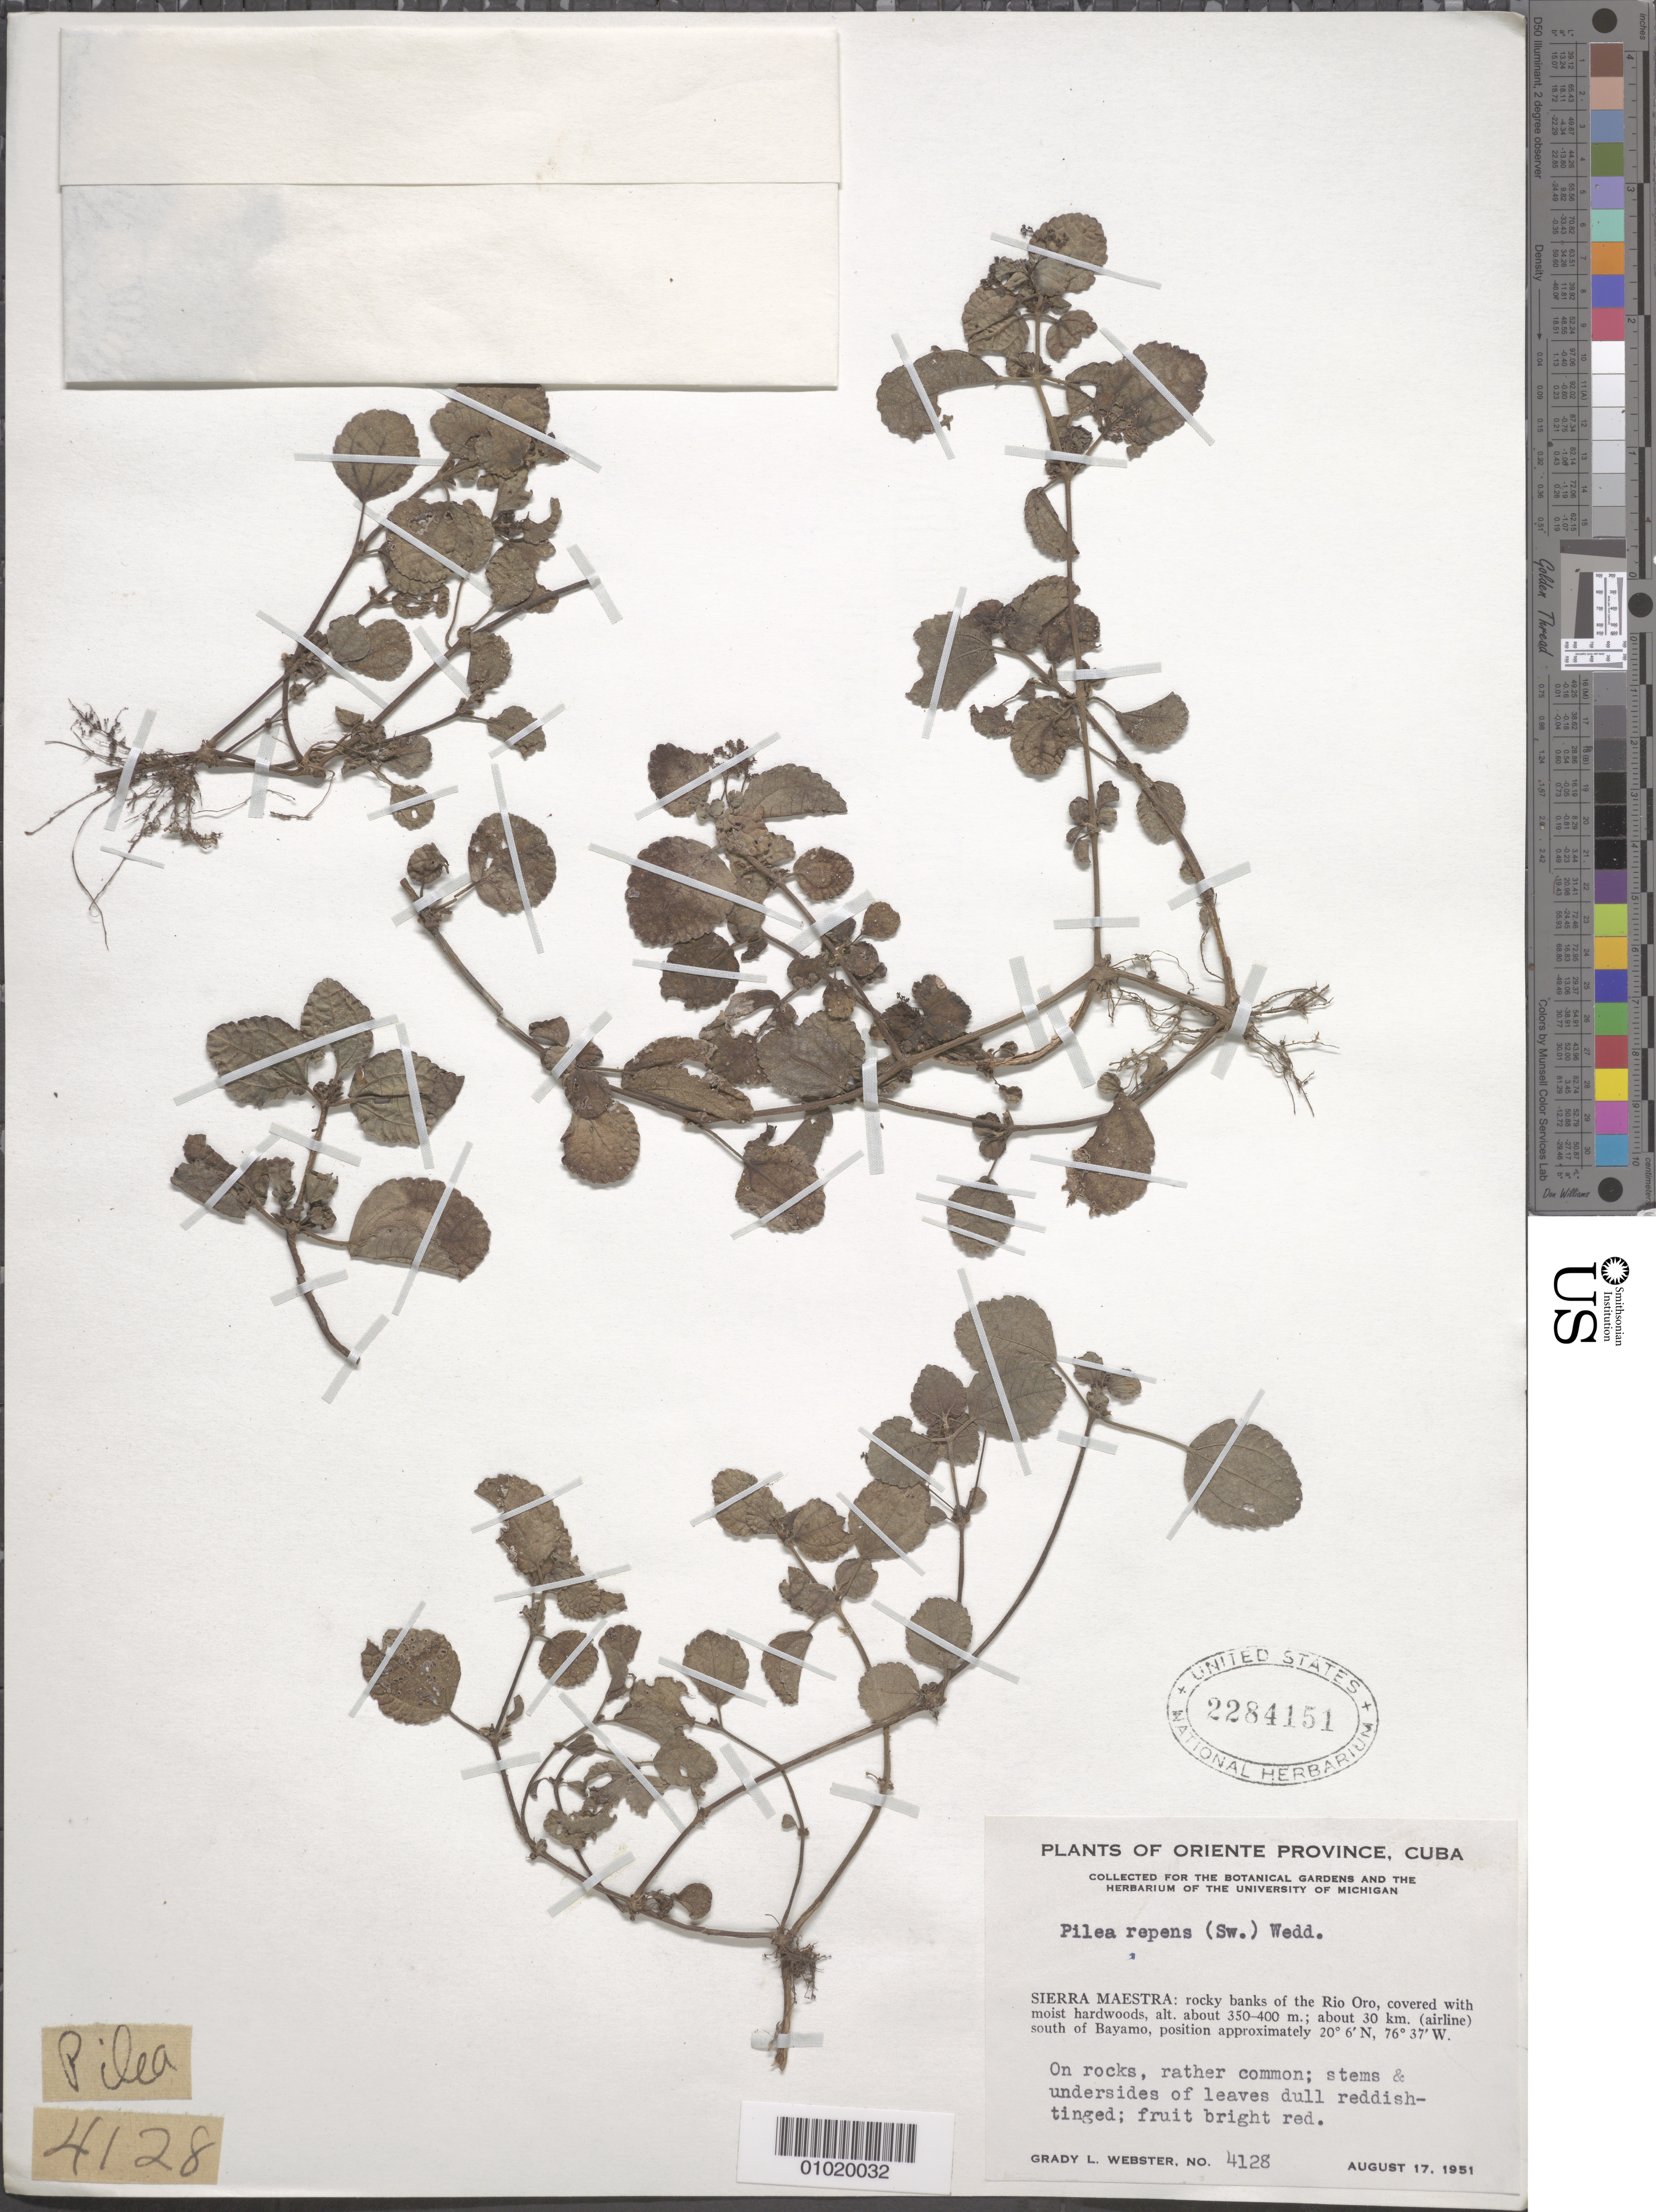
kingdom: Plantae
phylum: Tracheophyta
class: Magnoliopsida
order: Rosales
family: Urticaceae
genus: Pilea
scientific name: Pilea repens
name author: (Sw.) Wedd.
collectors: G. L. Webster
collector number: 4128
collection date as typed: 17 Aug 1951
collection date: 1951-08-17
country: Cuba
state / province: Oriente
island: Cuba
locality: Sierra Maestra: rocky banks of the Rio Oro, covered with moist hardwoods; about 30 km (airline) south of Bayamo, position approximately 20 degrees 6 min N, 76 degrees 37 minutes W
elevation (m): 350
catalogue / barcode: US 2284151